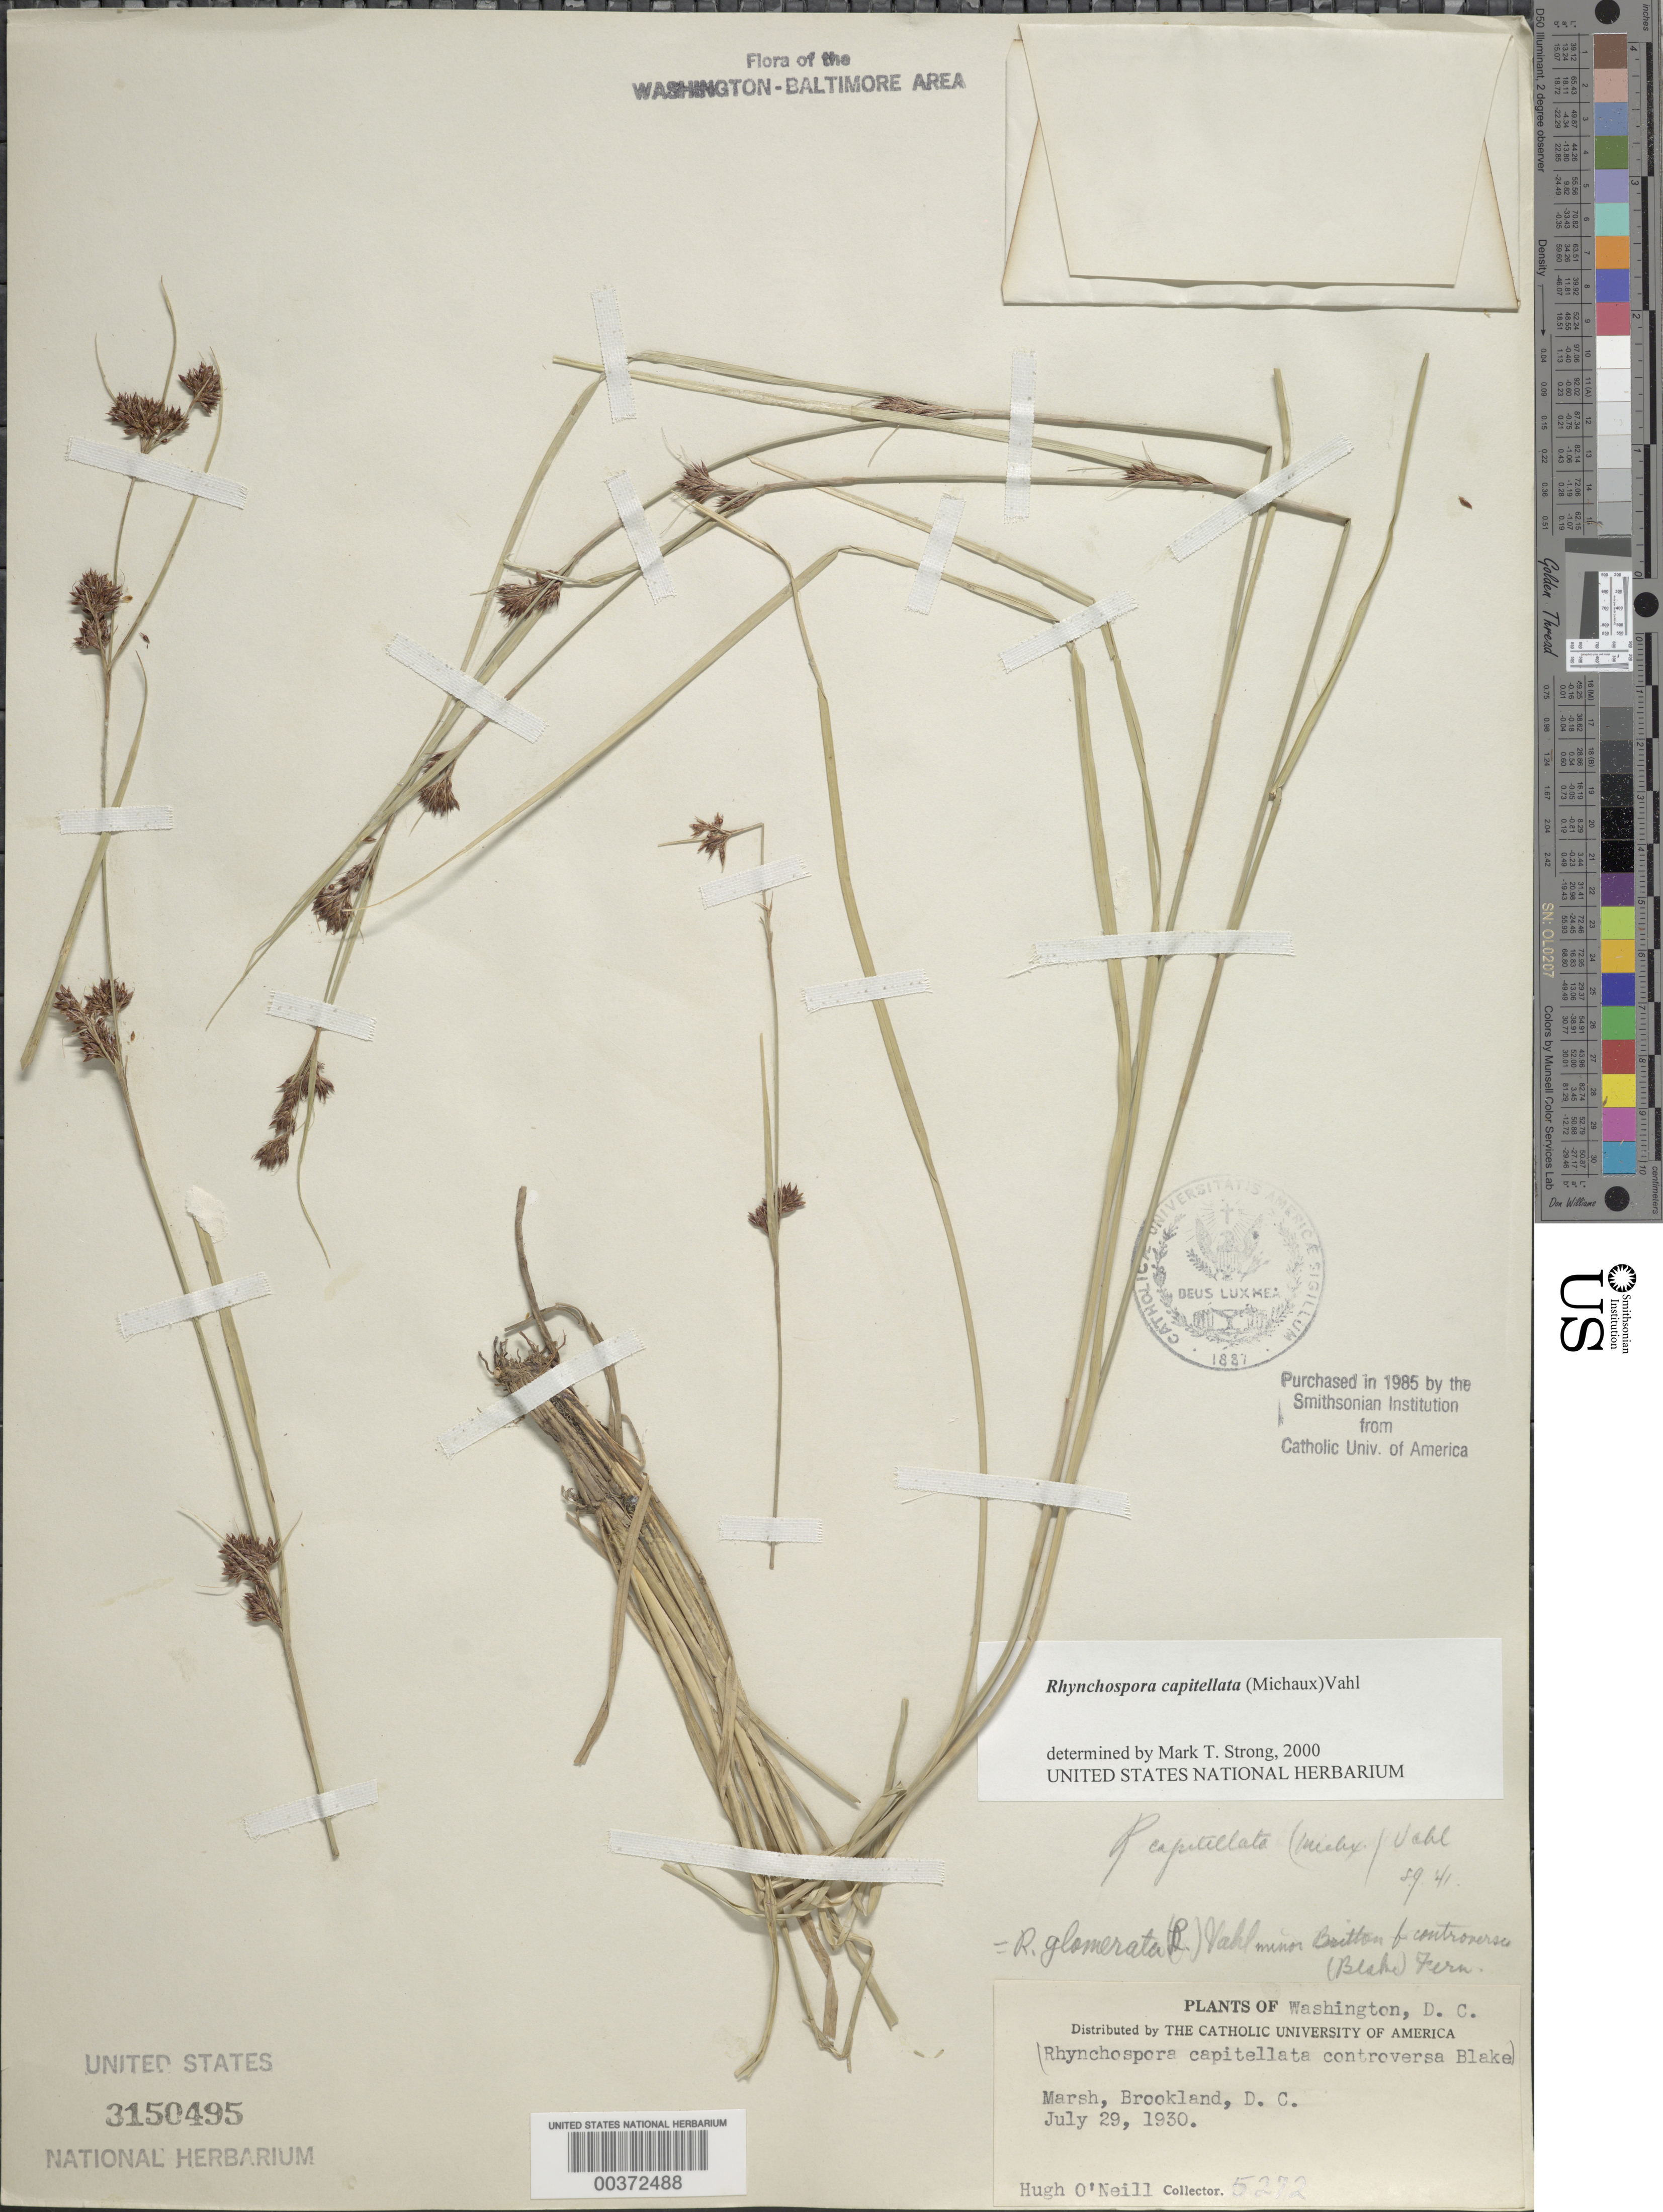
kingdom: Plantae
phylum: Tracheophyta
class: Liliopsida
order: Poales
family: Cyperaceae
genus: Rhynchospora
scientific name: Rhynchospora capitellata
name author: (Michx.) Vahl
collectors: H. O'Neill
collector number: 5272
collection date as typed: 29 Jul 1930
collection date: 1930-07-29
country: United States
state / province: District of Columbia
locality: Brookland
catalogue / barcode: US 3150495